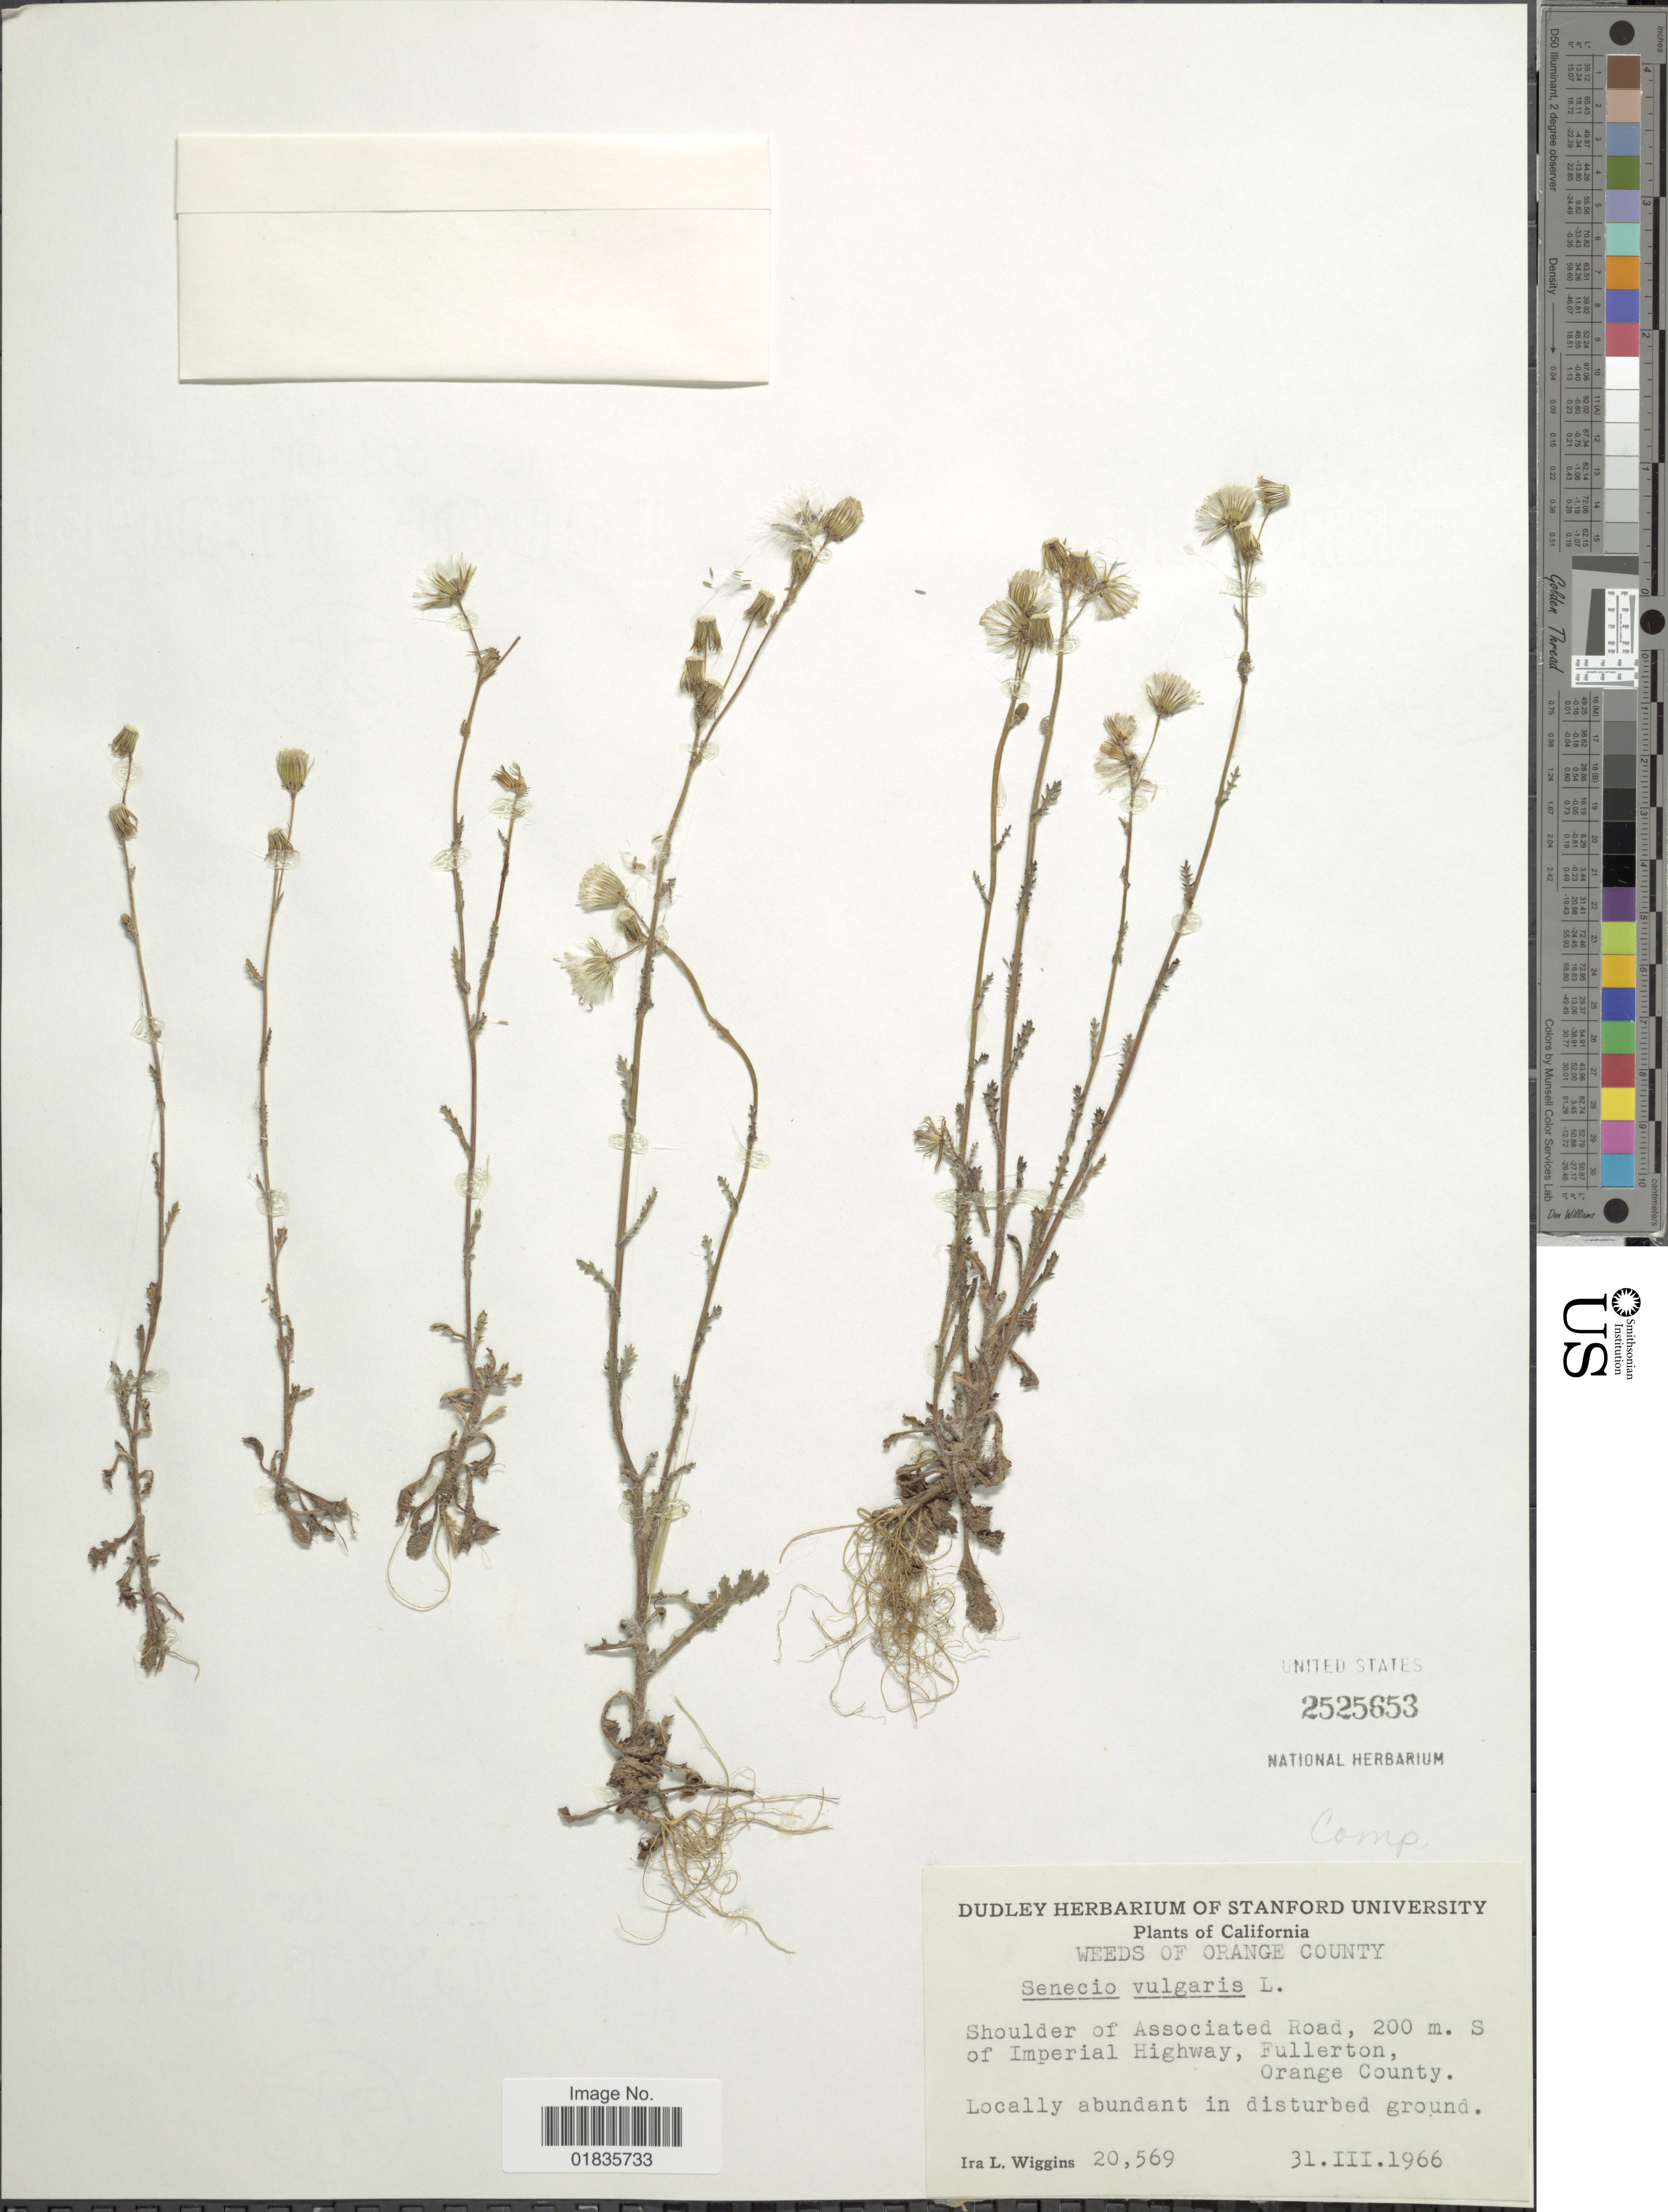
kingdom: Plantae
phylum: Tracheophyta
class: Magnoliopsida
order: Asterales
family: Asteraceae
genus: Senecio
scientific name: Senecio vulgaris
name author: L.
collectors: I. L. Wiggins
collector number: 20569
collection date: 1966-03-31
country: United States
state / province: California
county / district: Orange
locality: Weeds of Orange County, shoulder of Associated Road, 200 m. S of Imperial Highway, Fullerton, Orange County.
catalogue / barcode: US 2525653